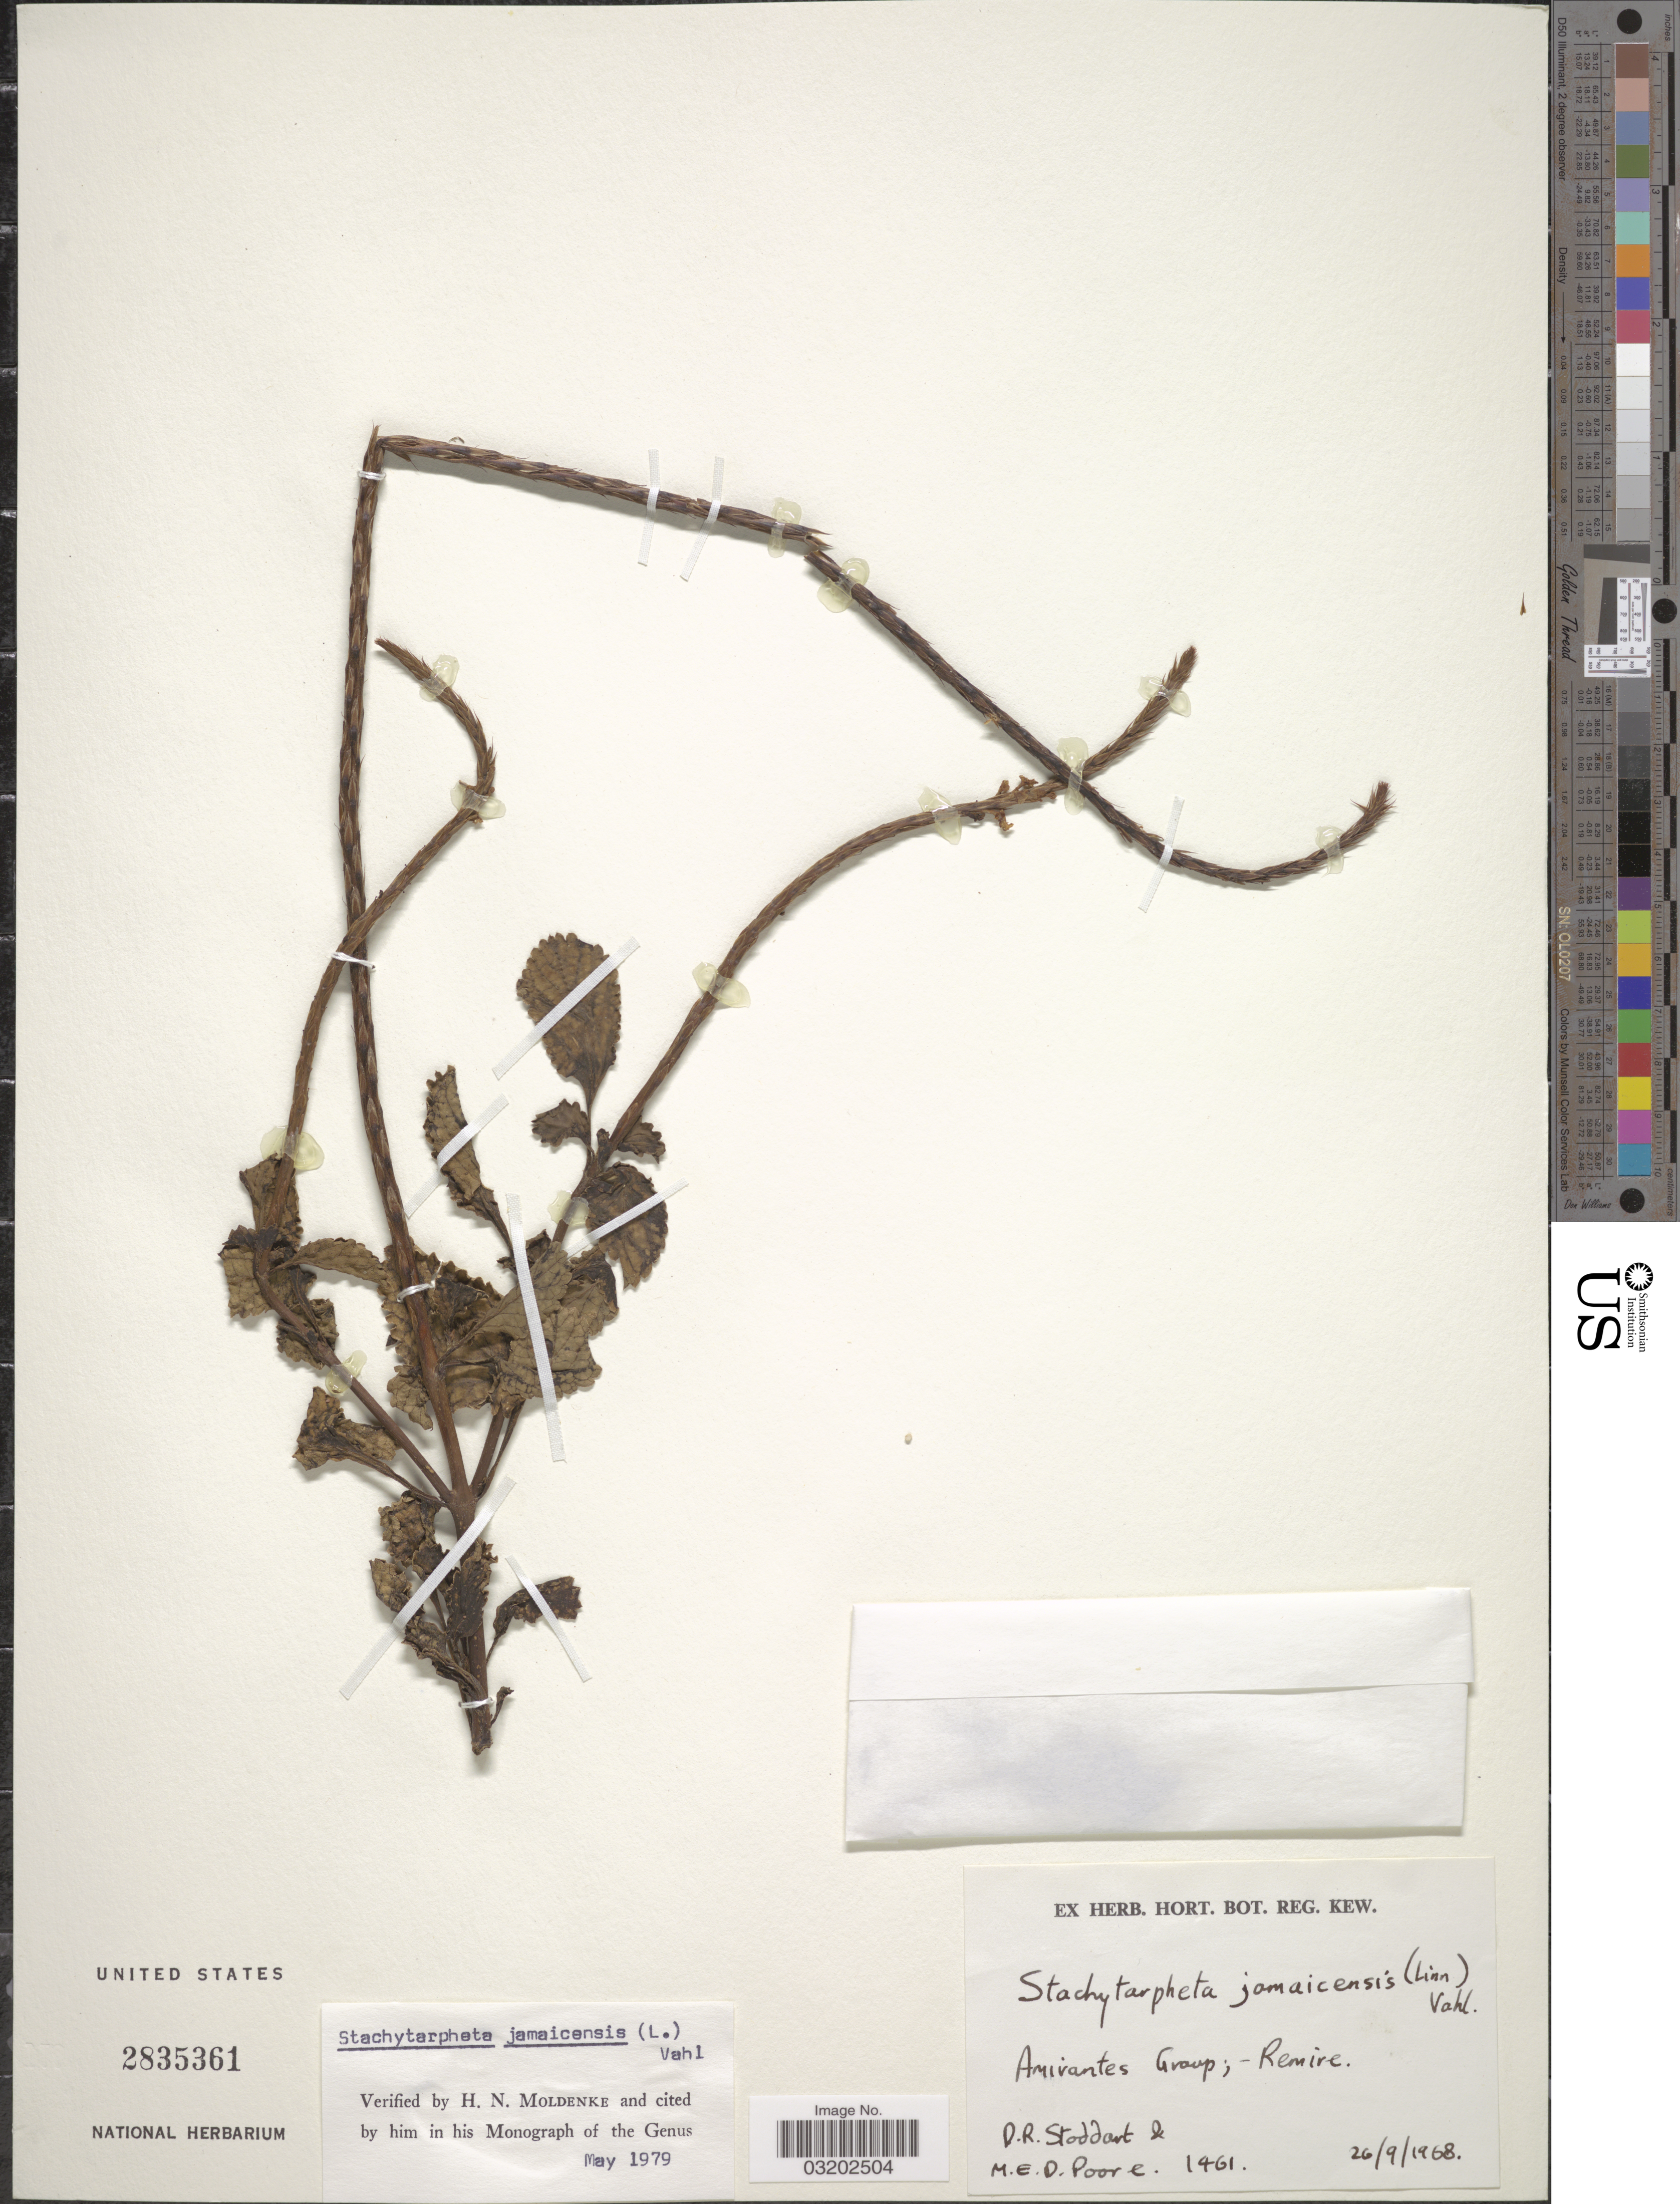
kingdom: Plantae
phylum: Tracheophyta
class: Magnoliopsida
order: Lamiales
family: Verbenaceae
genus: Stachytarpheta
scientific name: Stachytarpheta jamaicensis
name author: (L.) Vahl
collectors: D. R. Stoddart & M. E. D. Poore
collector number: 1461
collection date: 1968-09-26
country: Seychelles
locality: Amirantes Group; - Remire.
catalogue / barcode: US 2835361